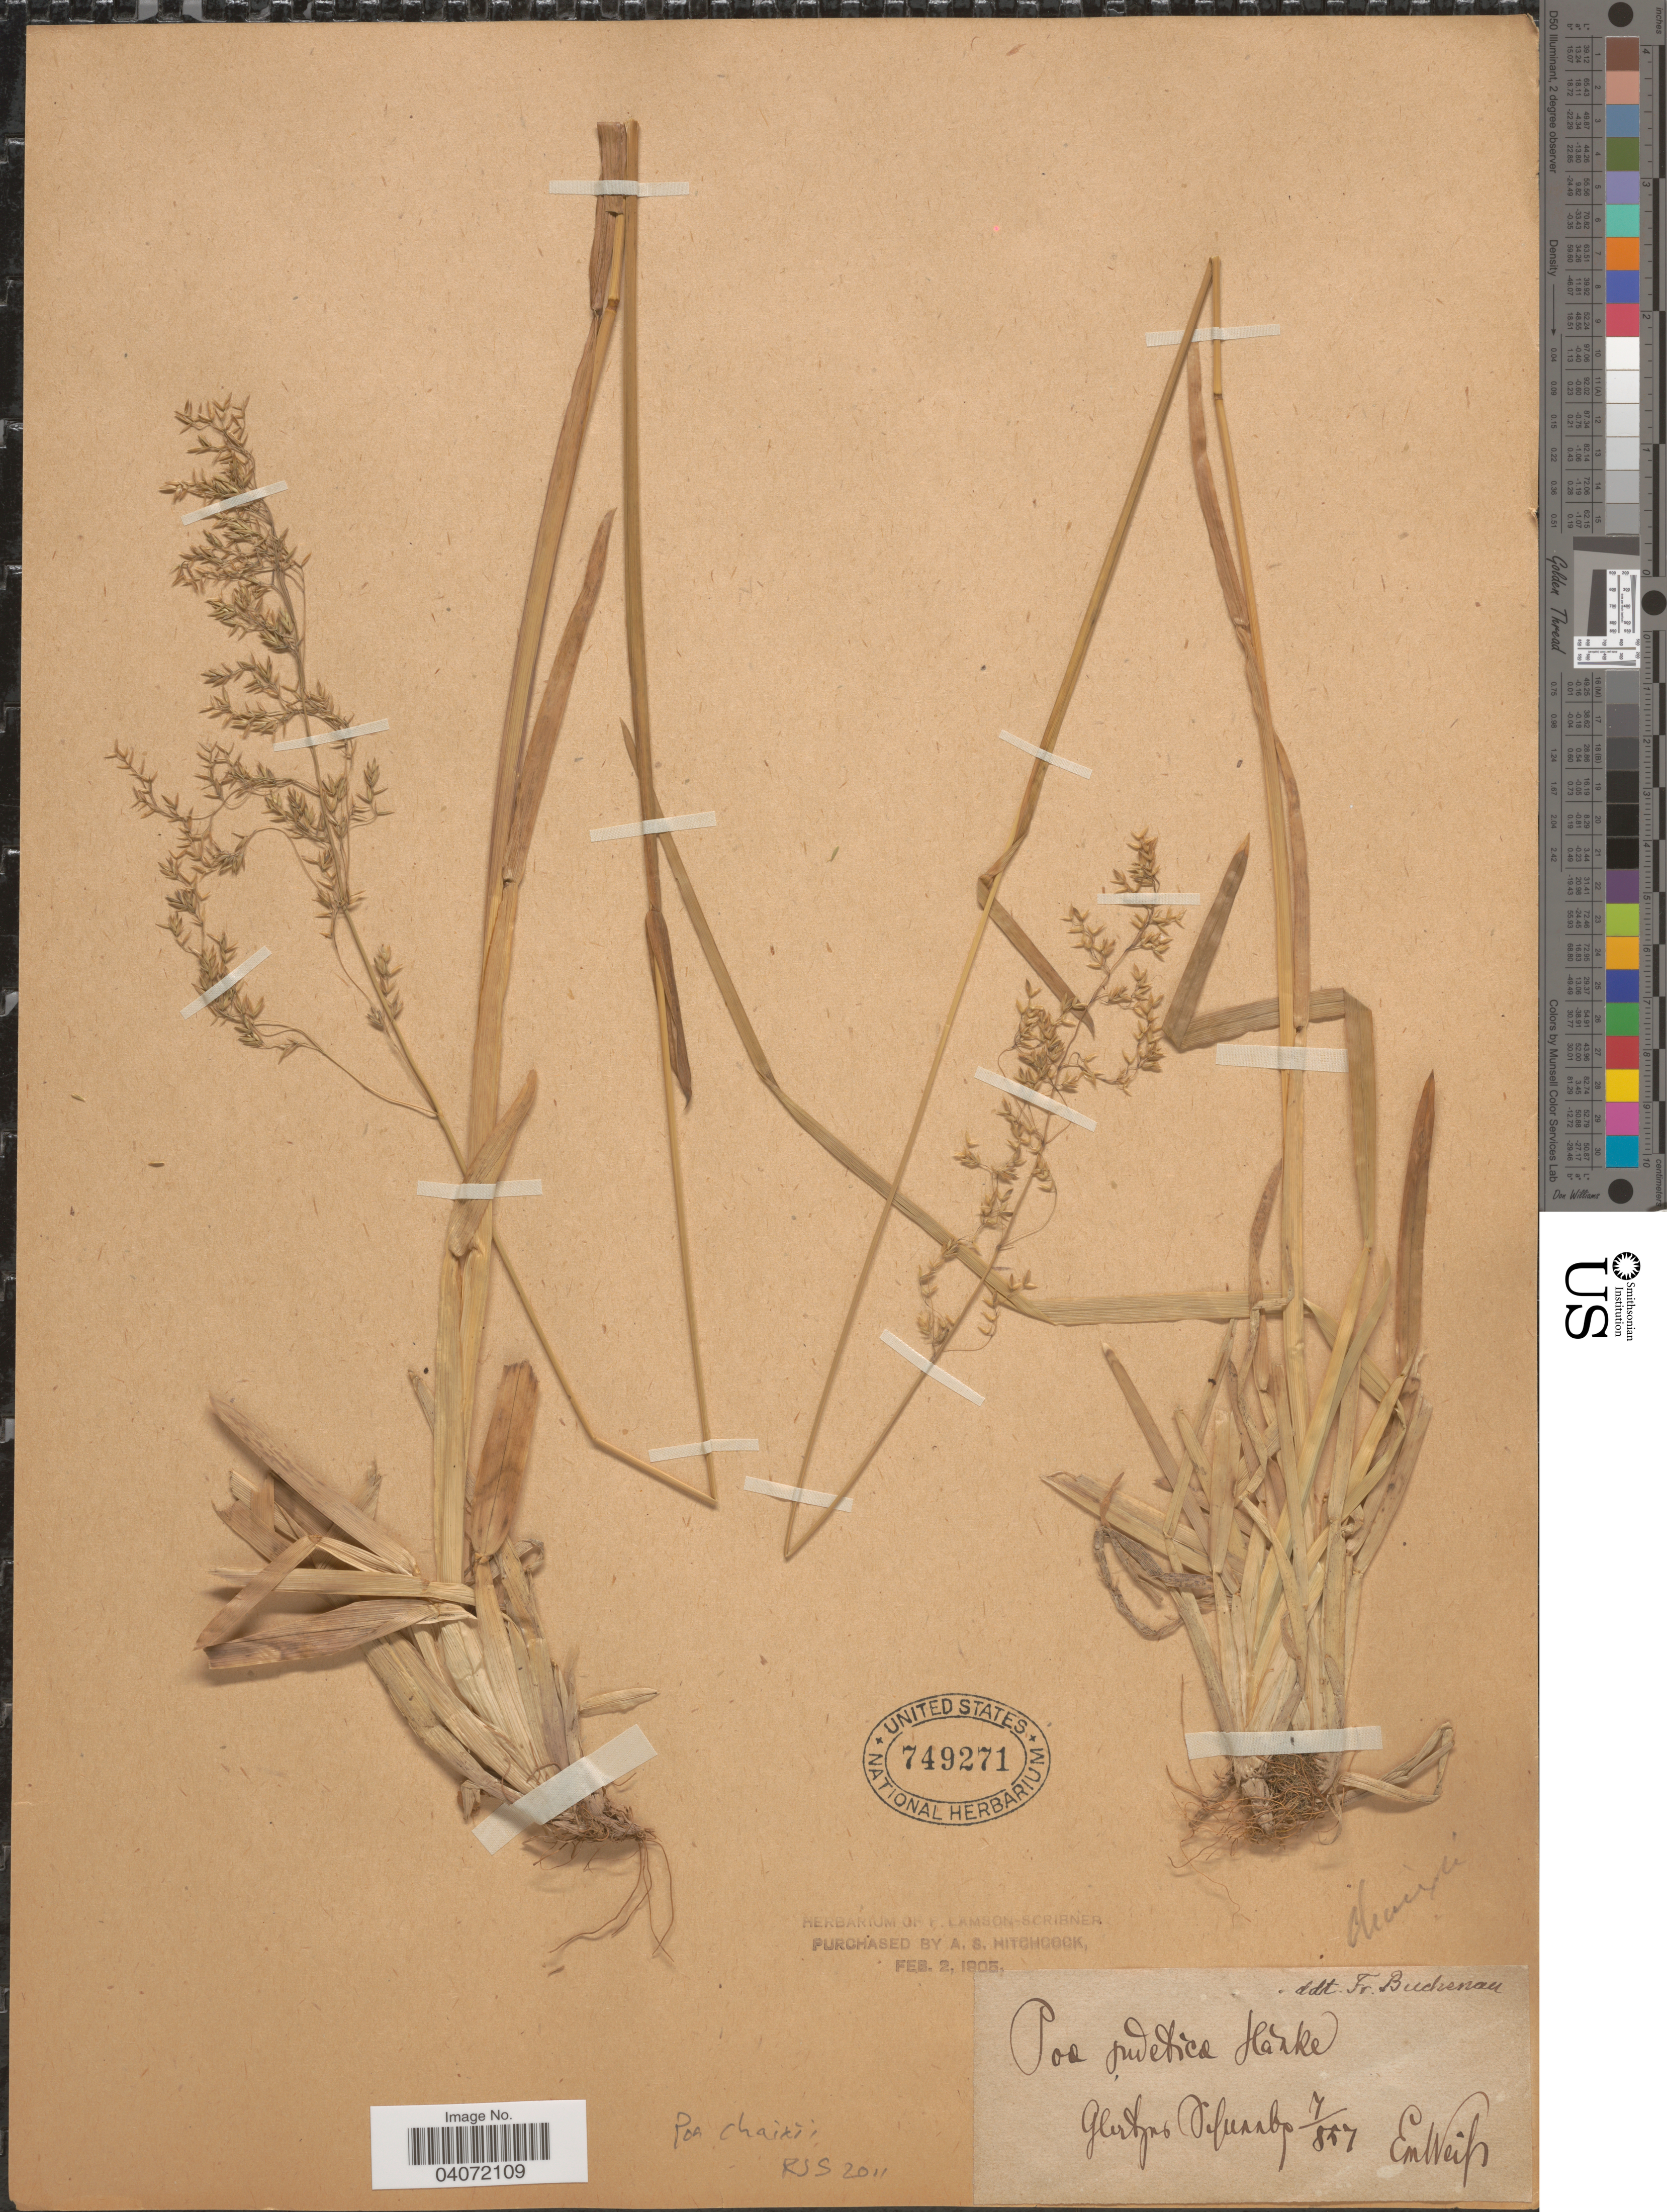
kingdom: Plantae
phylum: Tracheophyta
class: Liliopsida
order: Poales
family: Poaceae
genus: Poa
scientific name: Poa chaixii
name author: Vill.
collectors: E. Weiss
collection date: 1857-07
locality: Glertjns Oifunnbp. [interpreted]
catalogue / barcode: US 749271